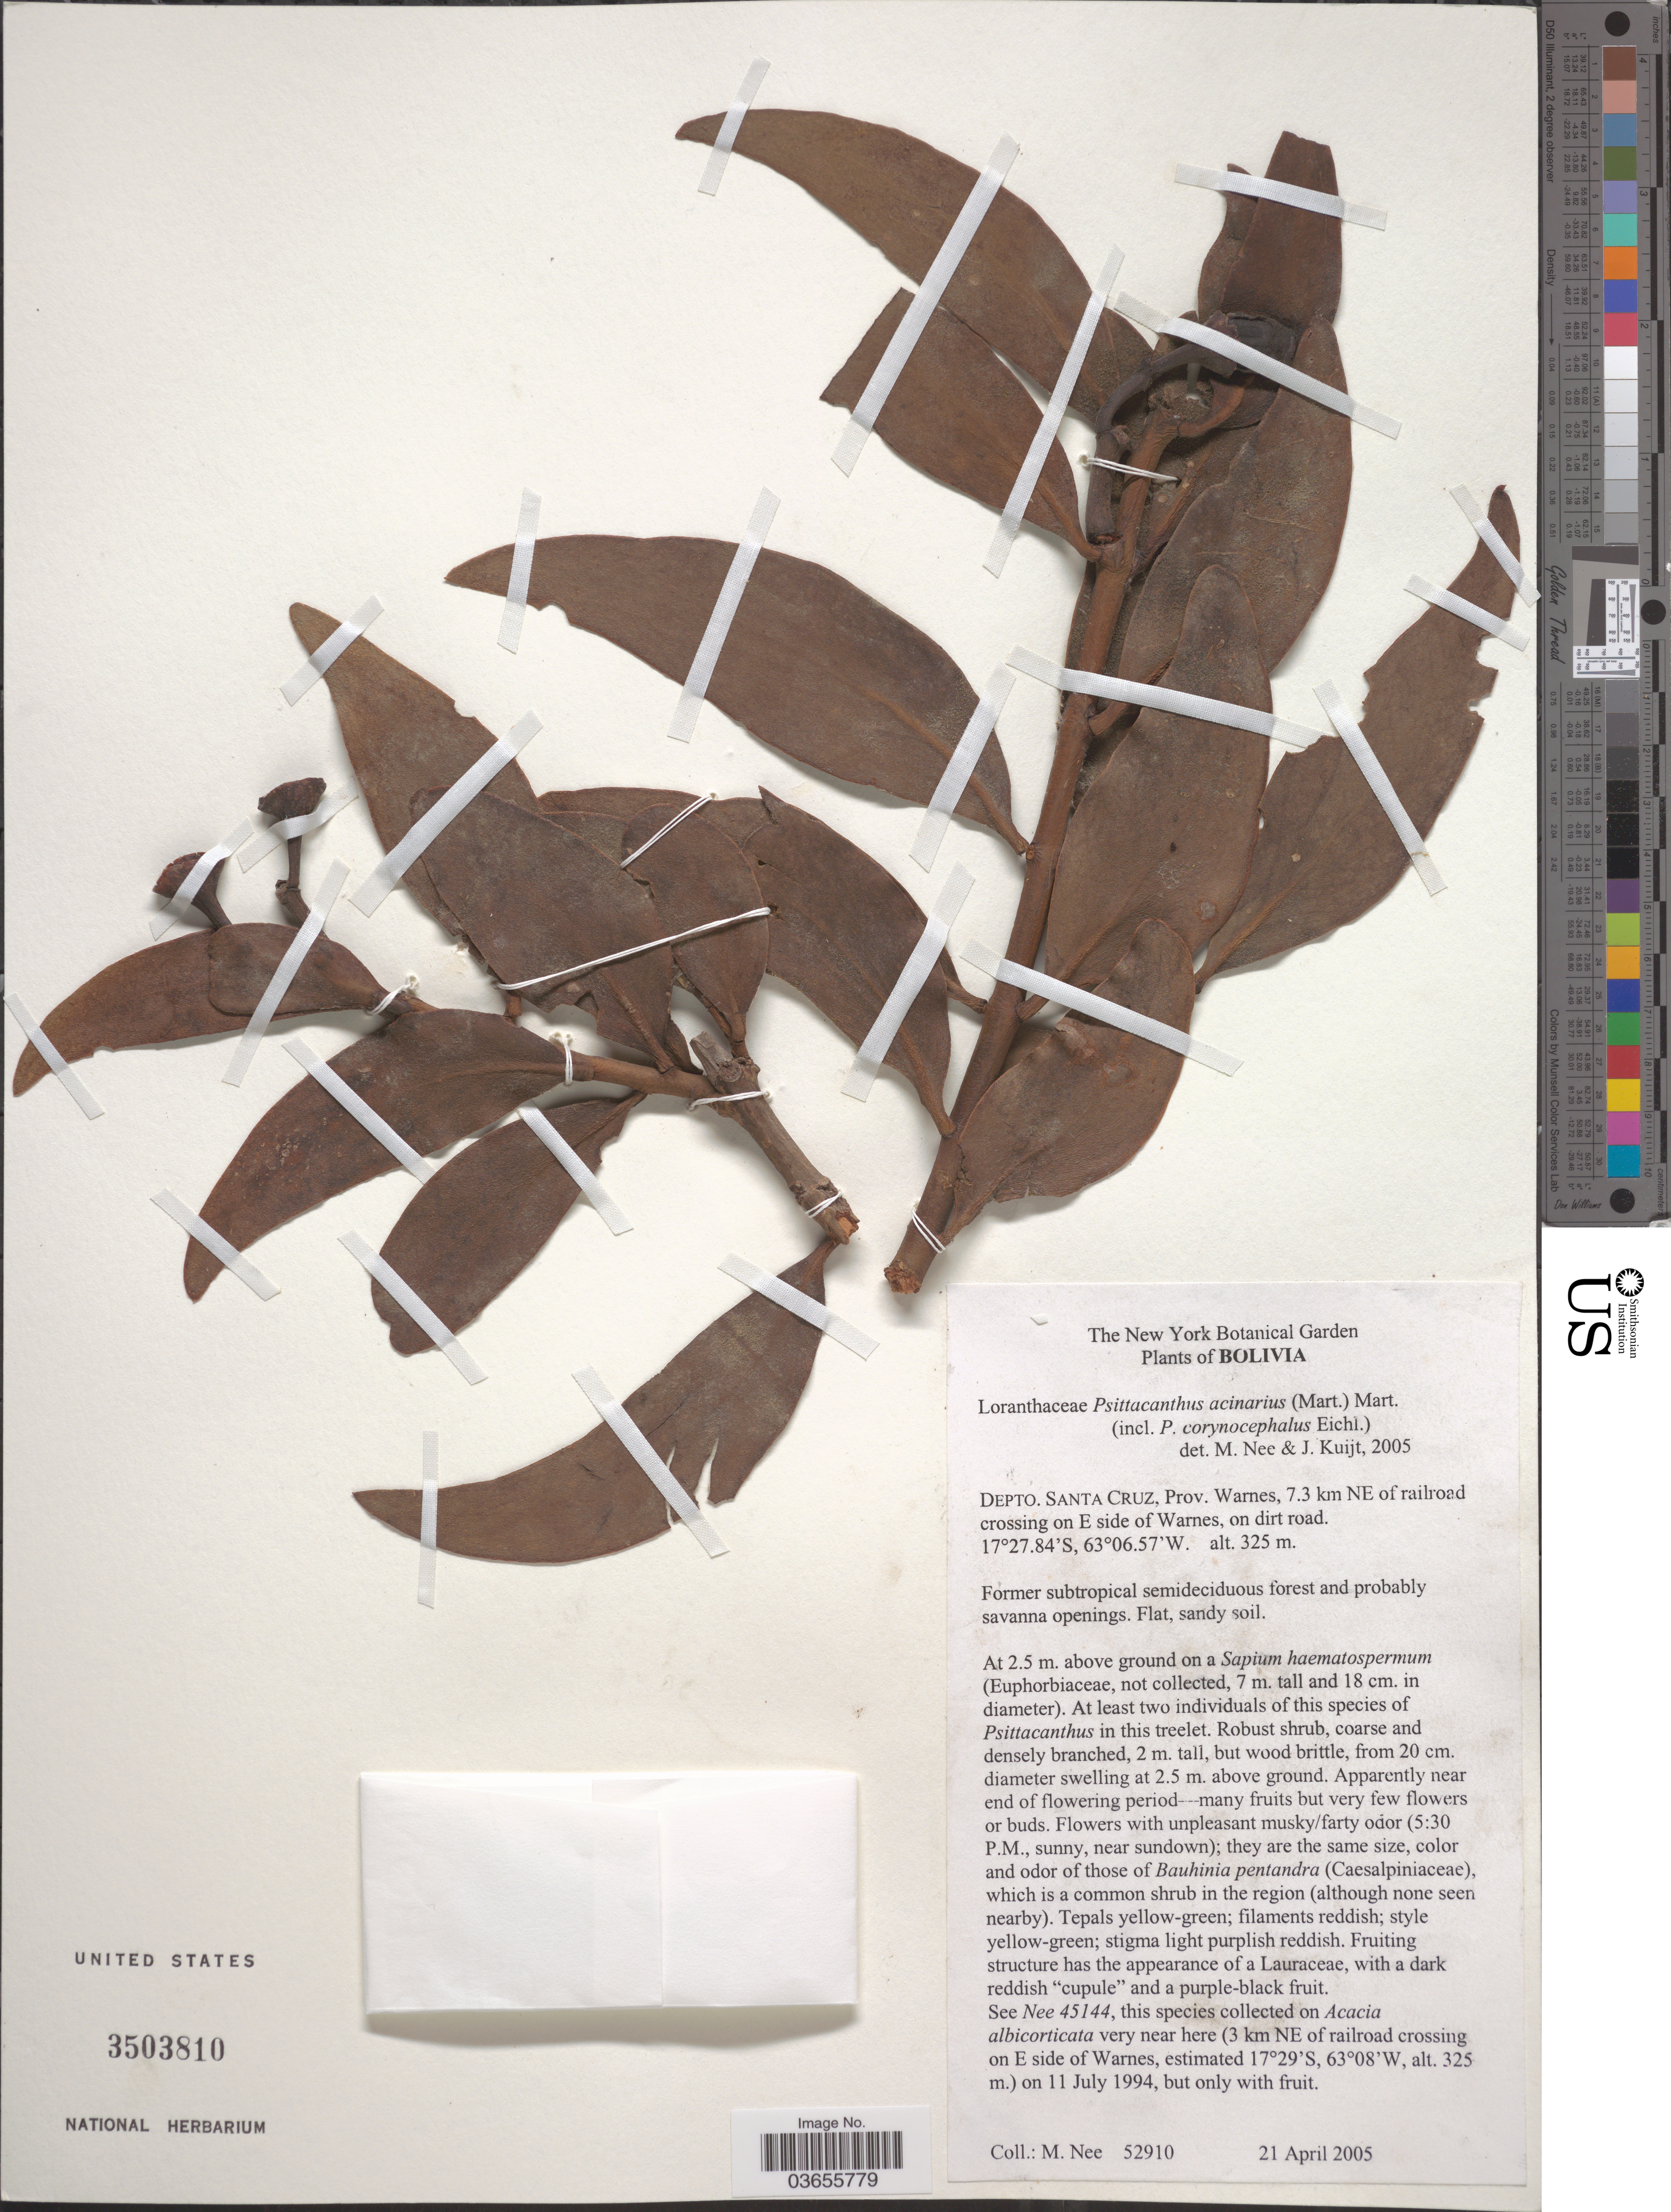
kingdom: Plantae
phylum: Tracheophyta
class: Magnoliopsida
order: Santalales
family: Loranthaceae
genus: Psittacanthus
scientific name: Psittacanthus acinarius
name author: (Mart.) Mart.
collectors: M. Nee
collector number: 52910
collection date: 2005-04-21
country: Bolivia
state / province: Santa Cruz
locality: Depto. Santa Cruz, Prov. Warnes, 7.3 km NE of railroad crossing on E side of Warnes, on dirt road.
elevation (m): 325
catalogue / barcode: US 3503810